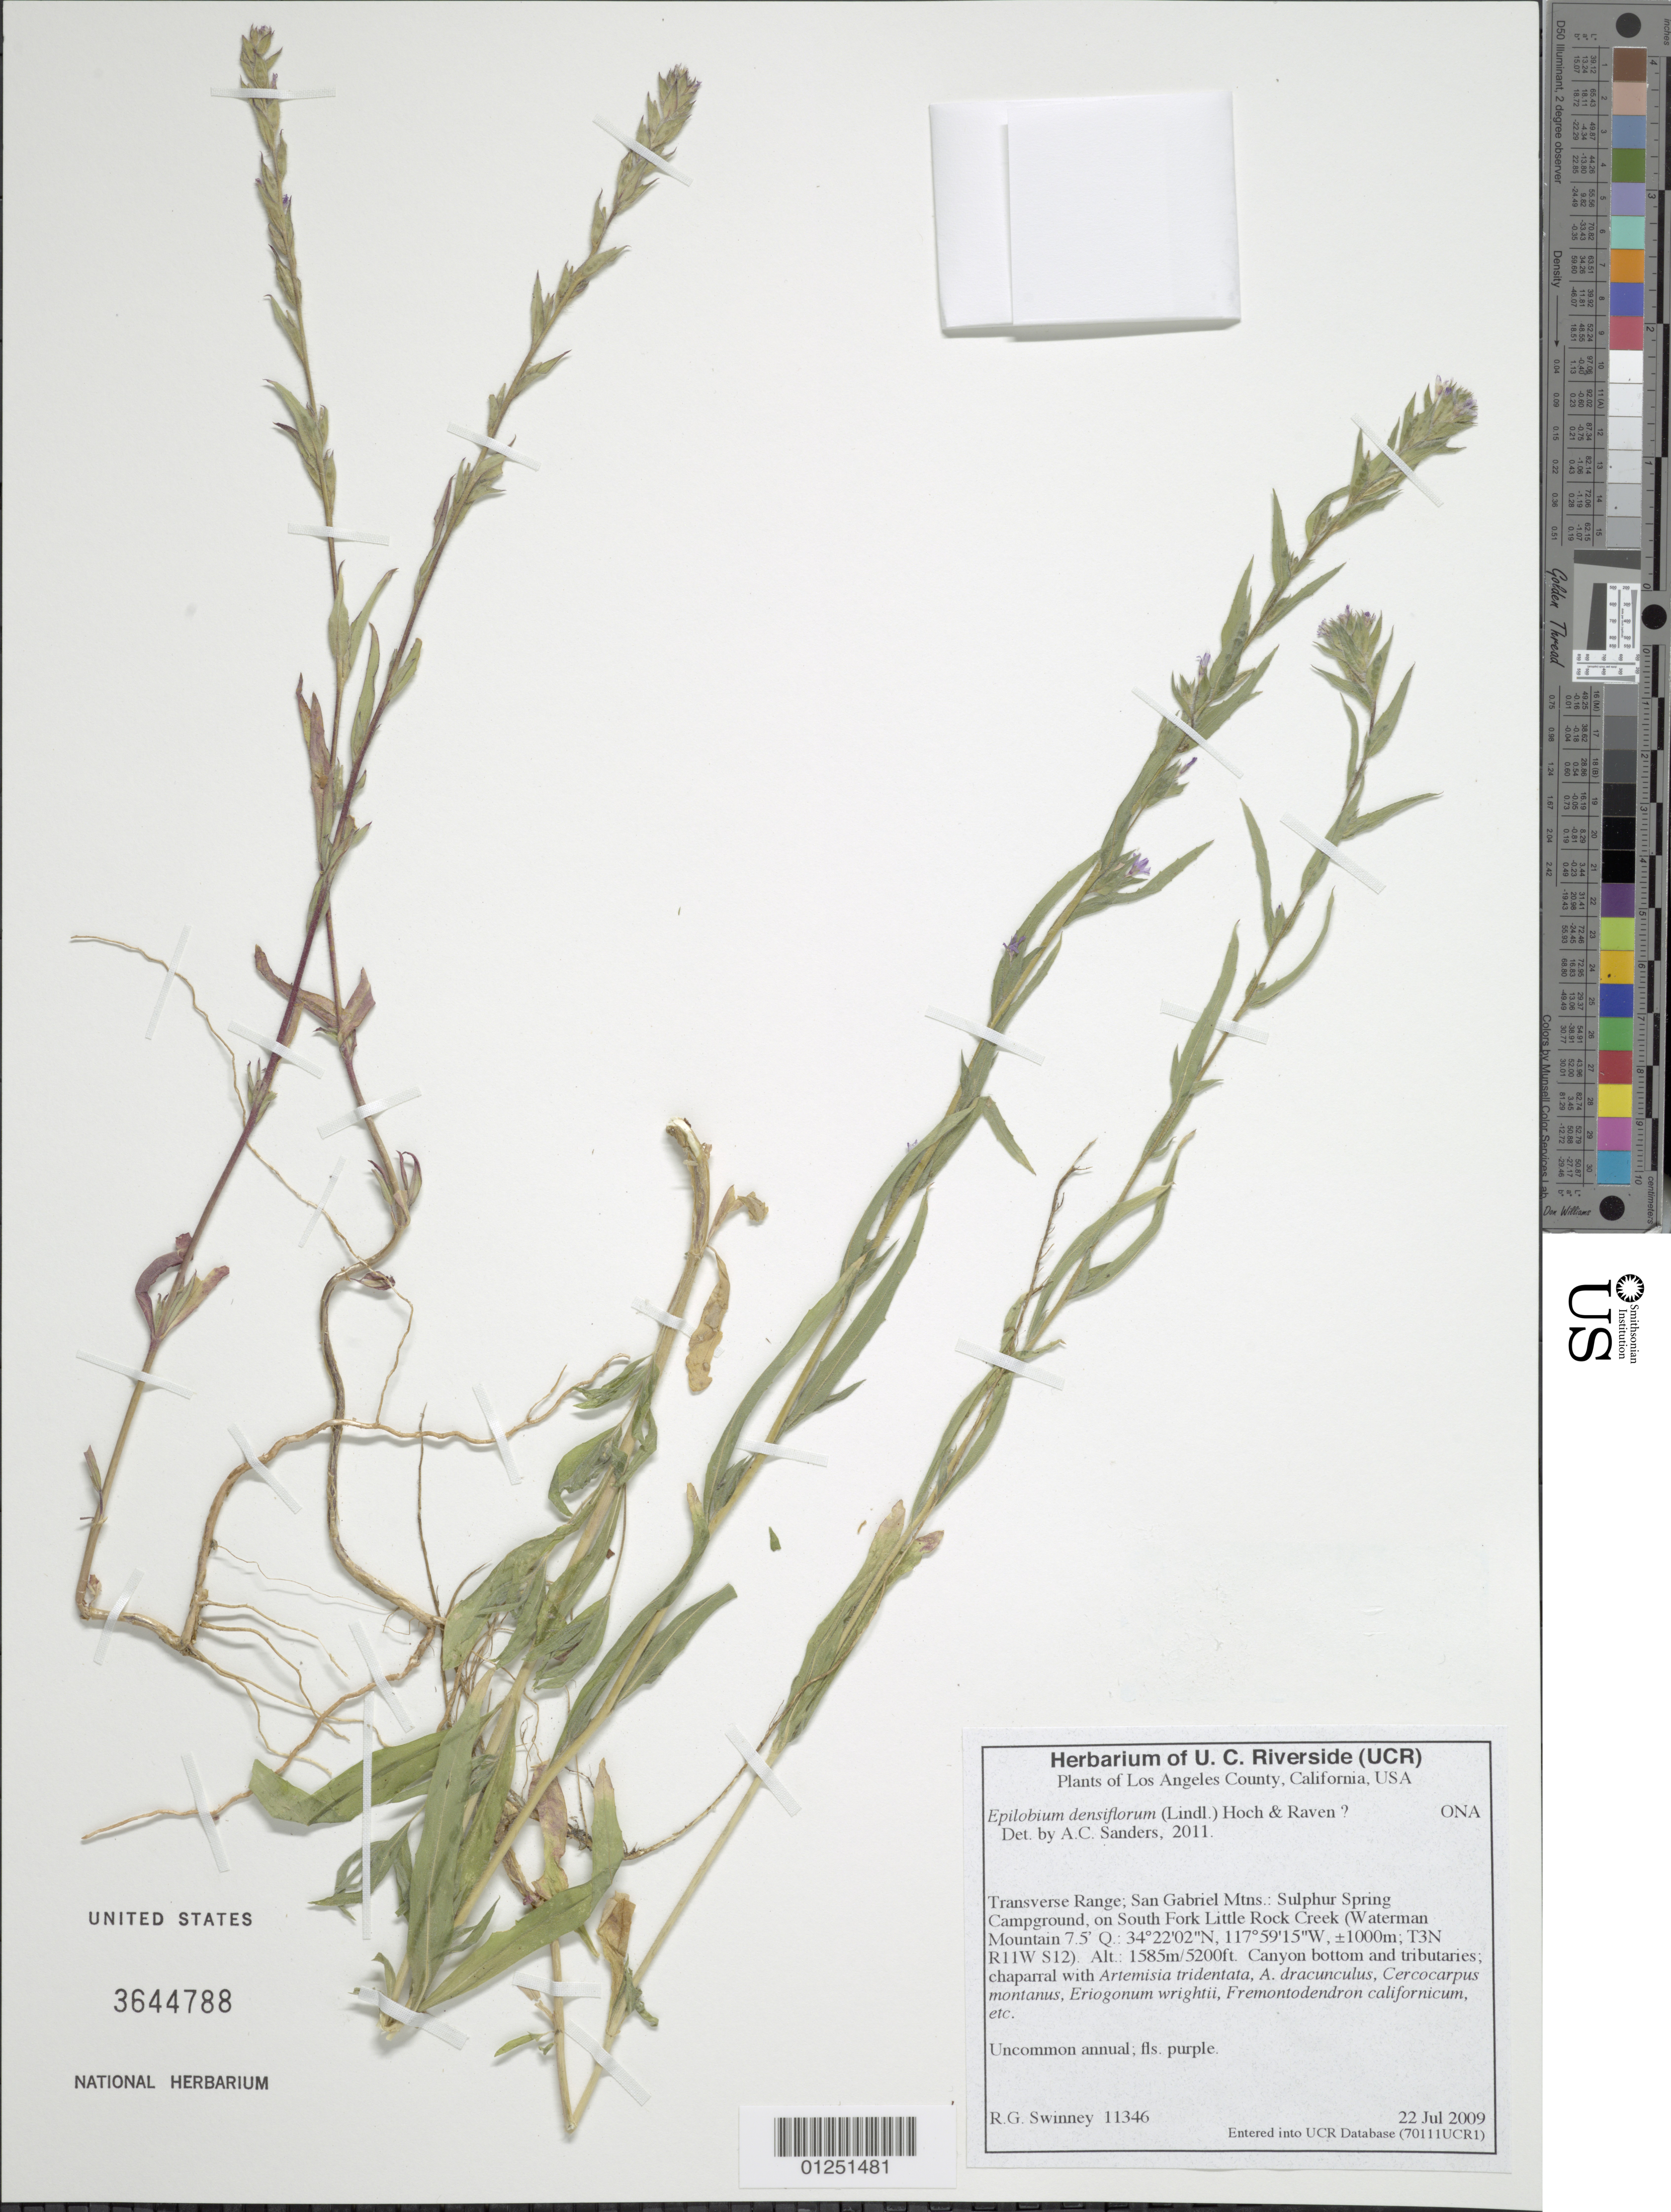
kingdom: Plantae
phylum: Tracheophyta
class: Magnoliopsida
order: Myrtales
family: Onagraceae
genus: Epilobium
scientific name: Epilobium densiflorum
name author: (Lindl.) Hoch & P.H. Raven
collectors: R. Swinney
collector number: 11346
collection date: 2009-07-22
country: United States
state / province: California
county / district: Los Angeles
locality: Transverse Range, San Gabriel Mtns, Sulphur Spring Campground, on South Fork Little Rock Creek (Waterman Mountain 7.5' Q), canyon bottom and tributaries.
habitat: Chaparral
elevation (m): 1585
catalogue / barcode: US 3644788